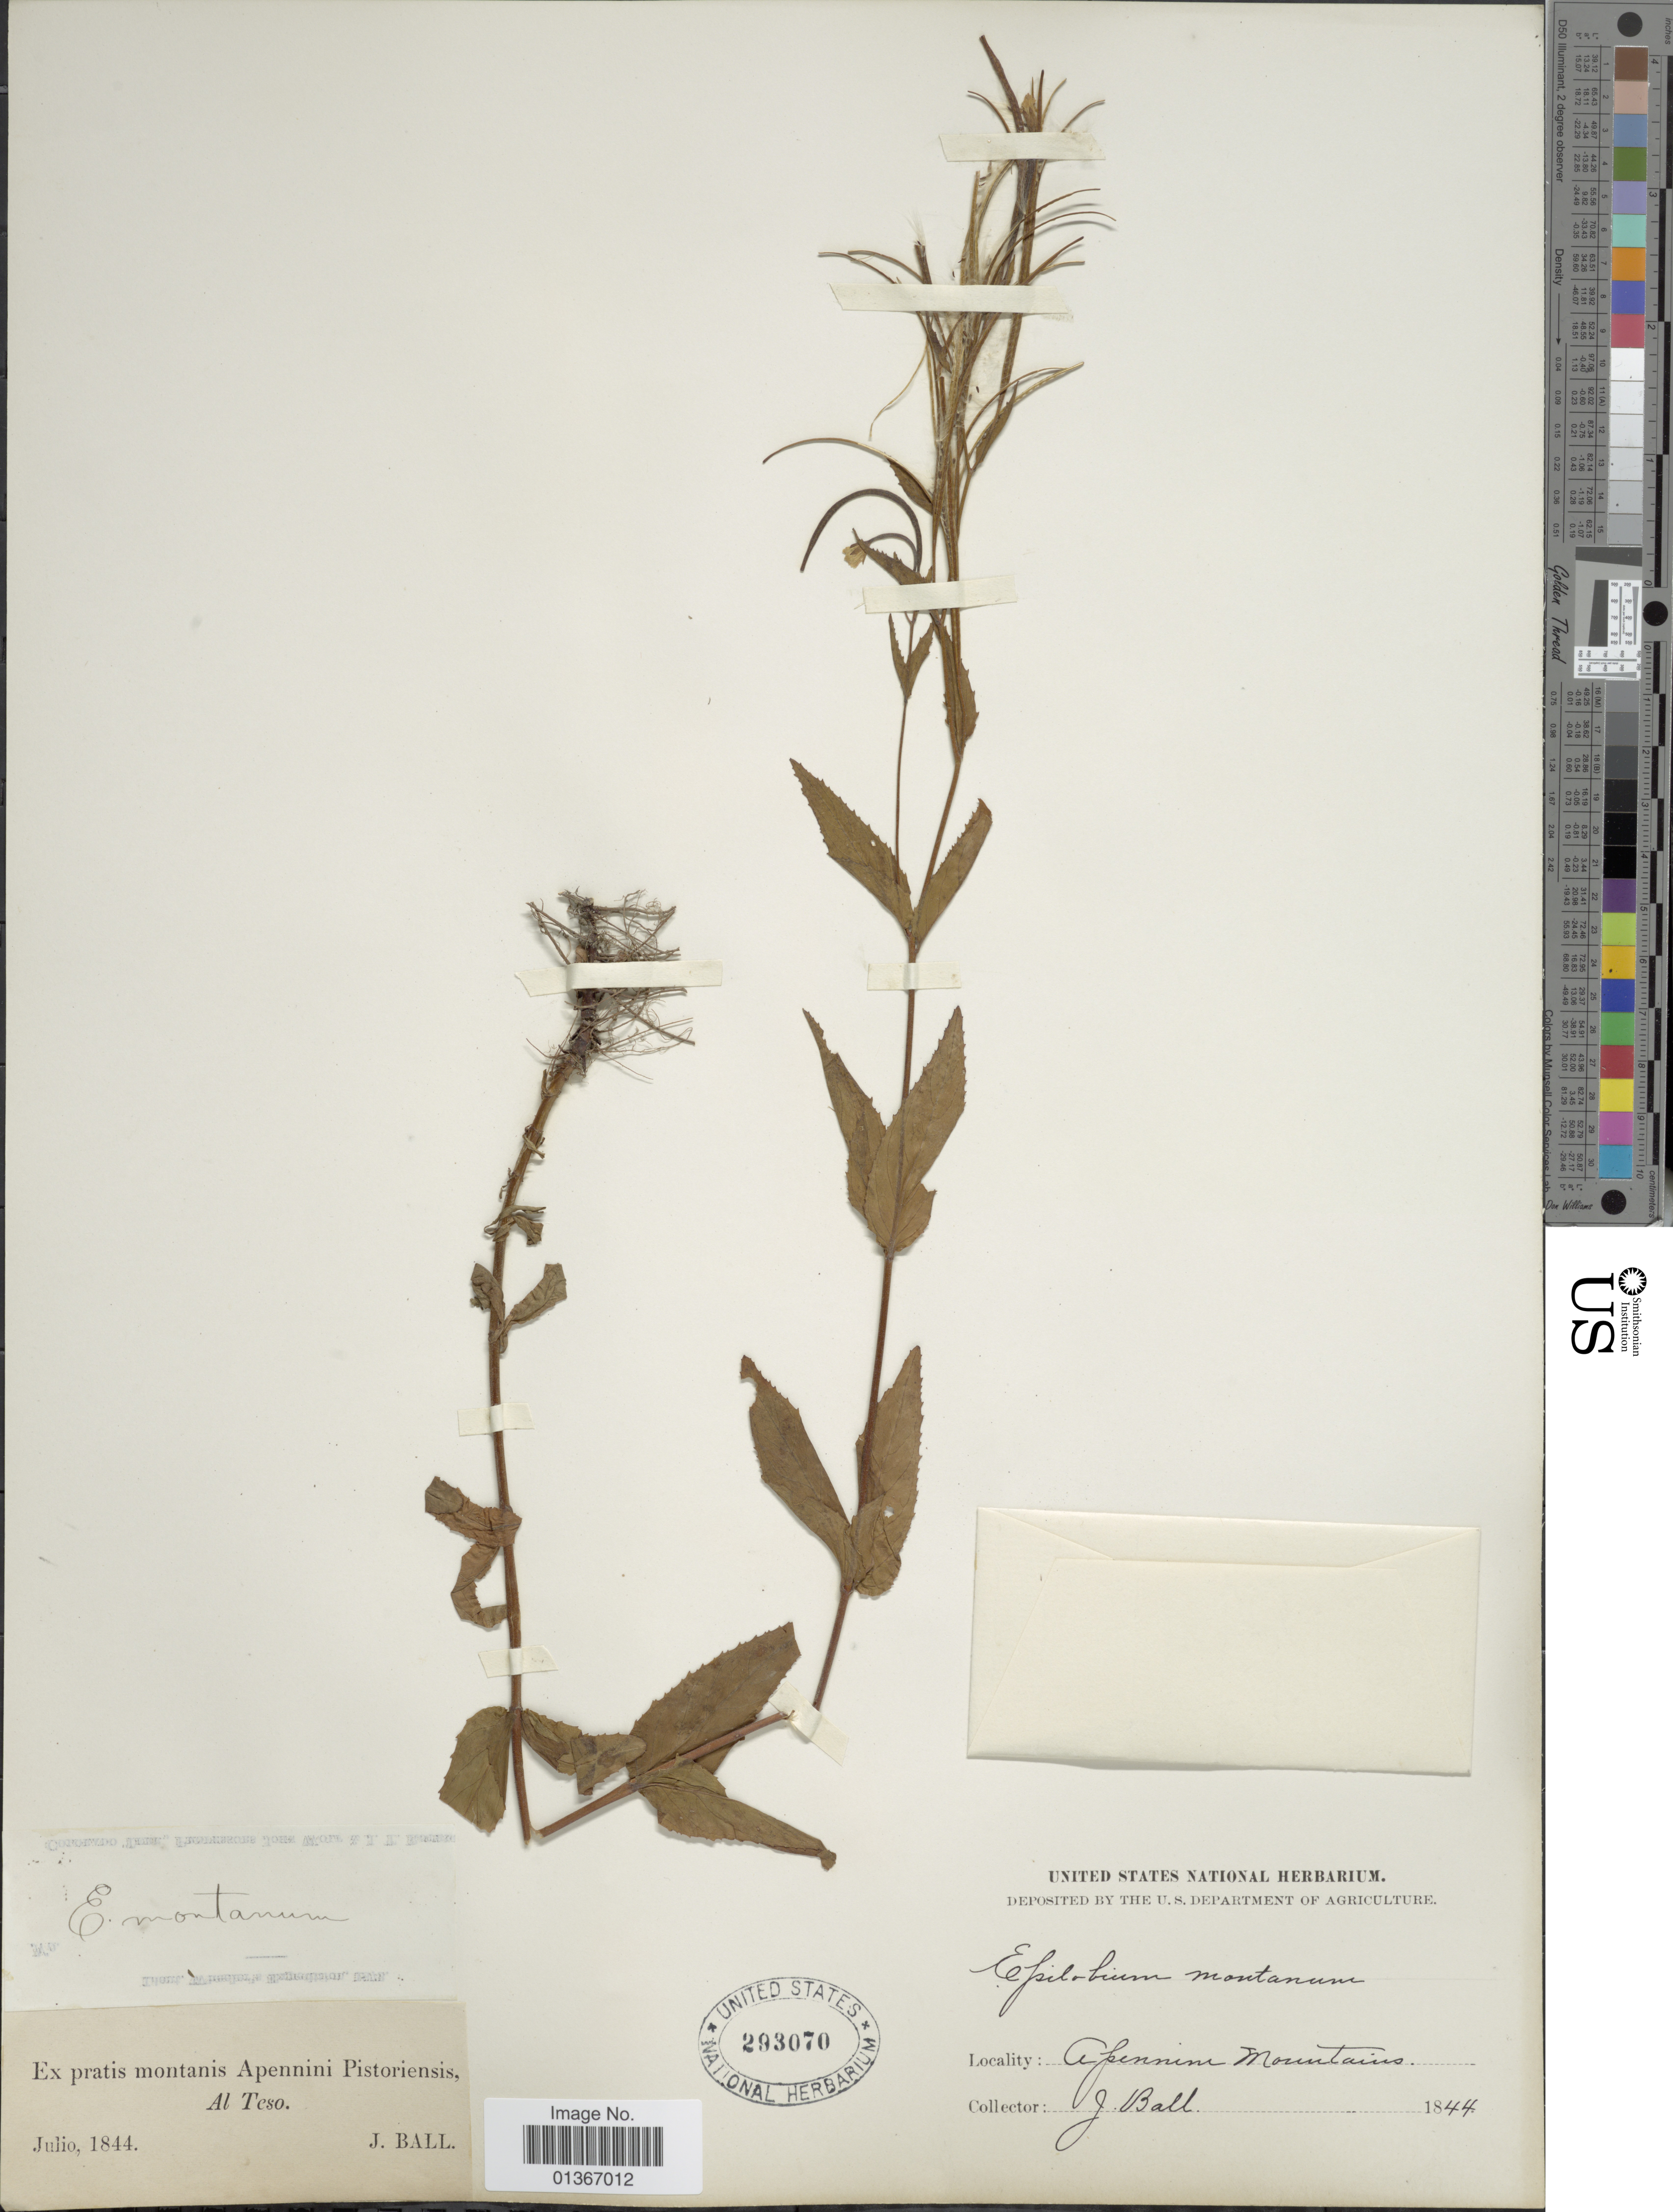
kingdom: Plantae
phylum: Tracheophyta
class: Magnoliopsida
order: Myrtales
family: Onagraceae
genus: Epilobium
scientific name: Epilobium montanum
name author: L.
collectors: J. Ball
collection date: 1844-07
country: Italy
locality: Al Teso. Apennine Mountains.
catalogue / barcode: US 293070